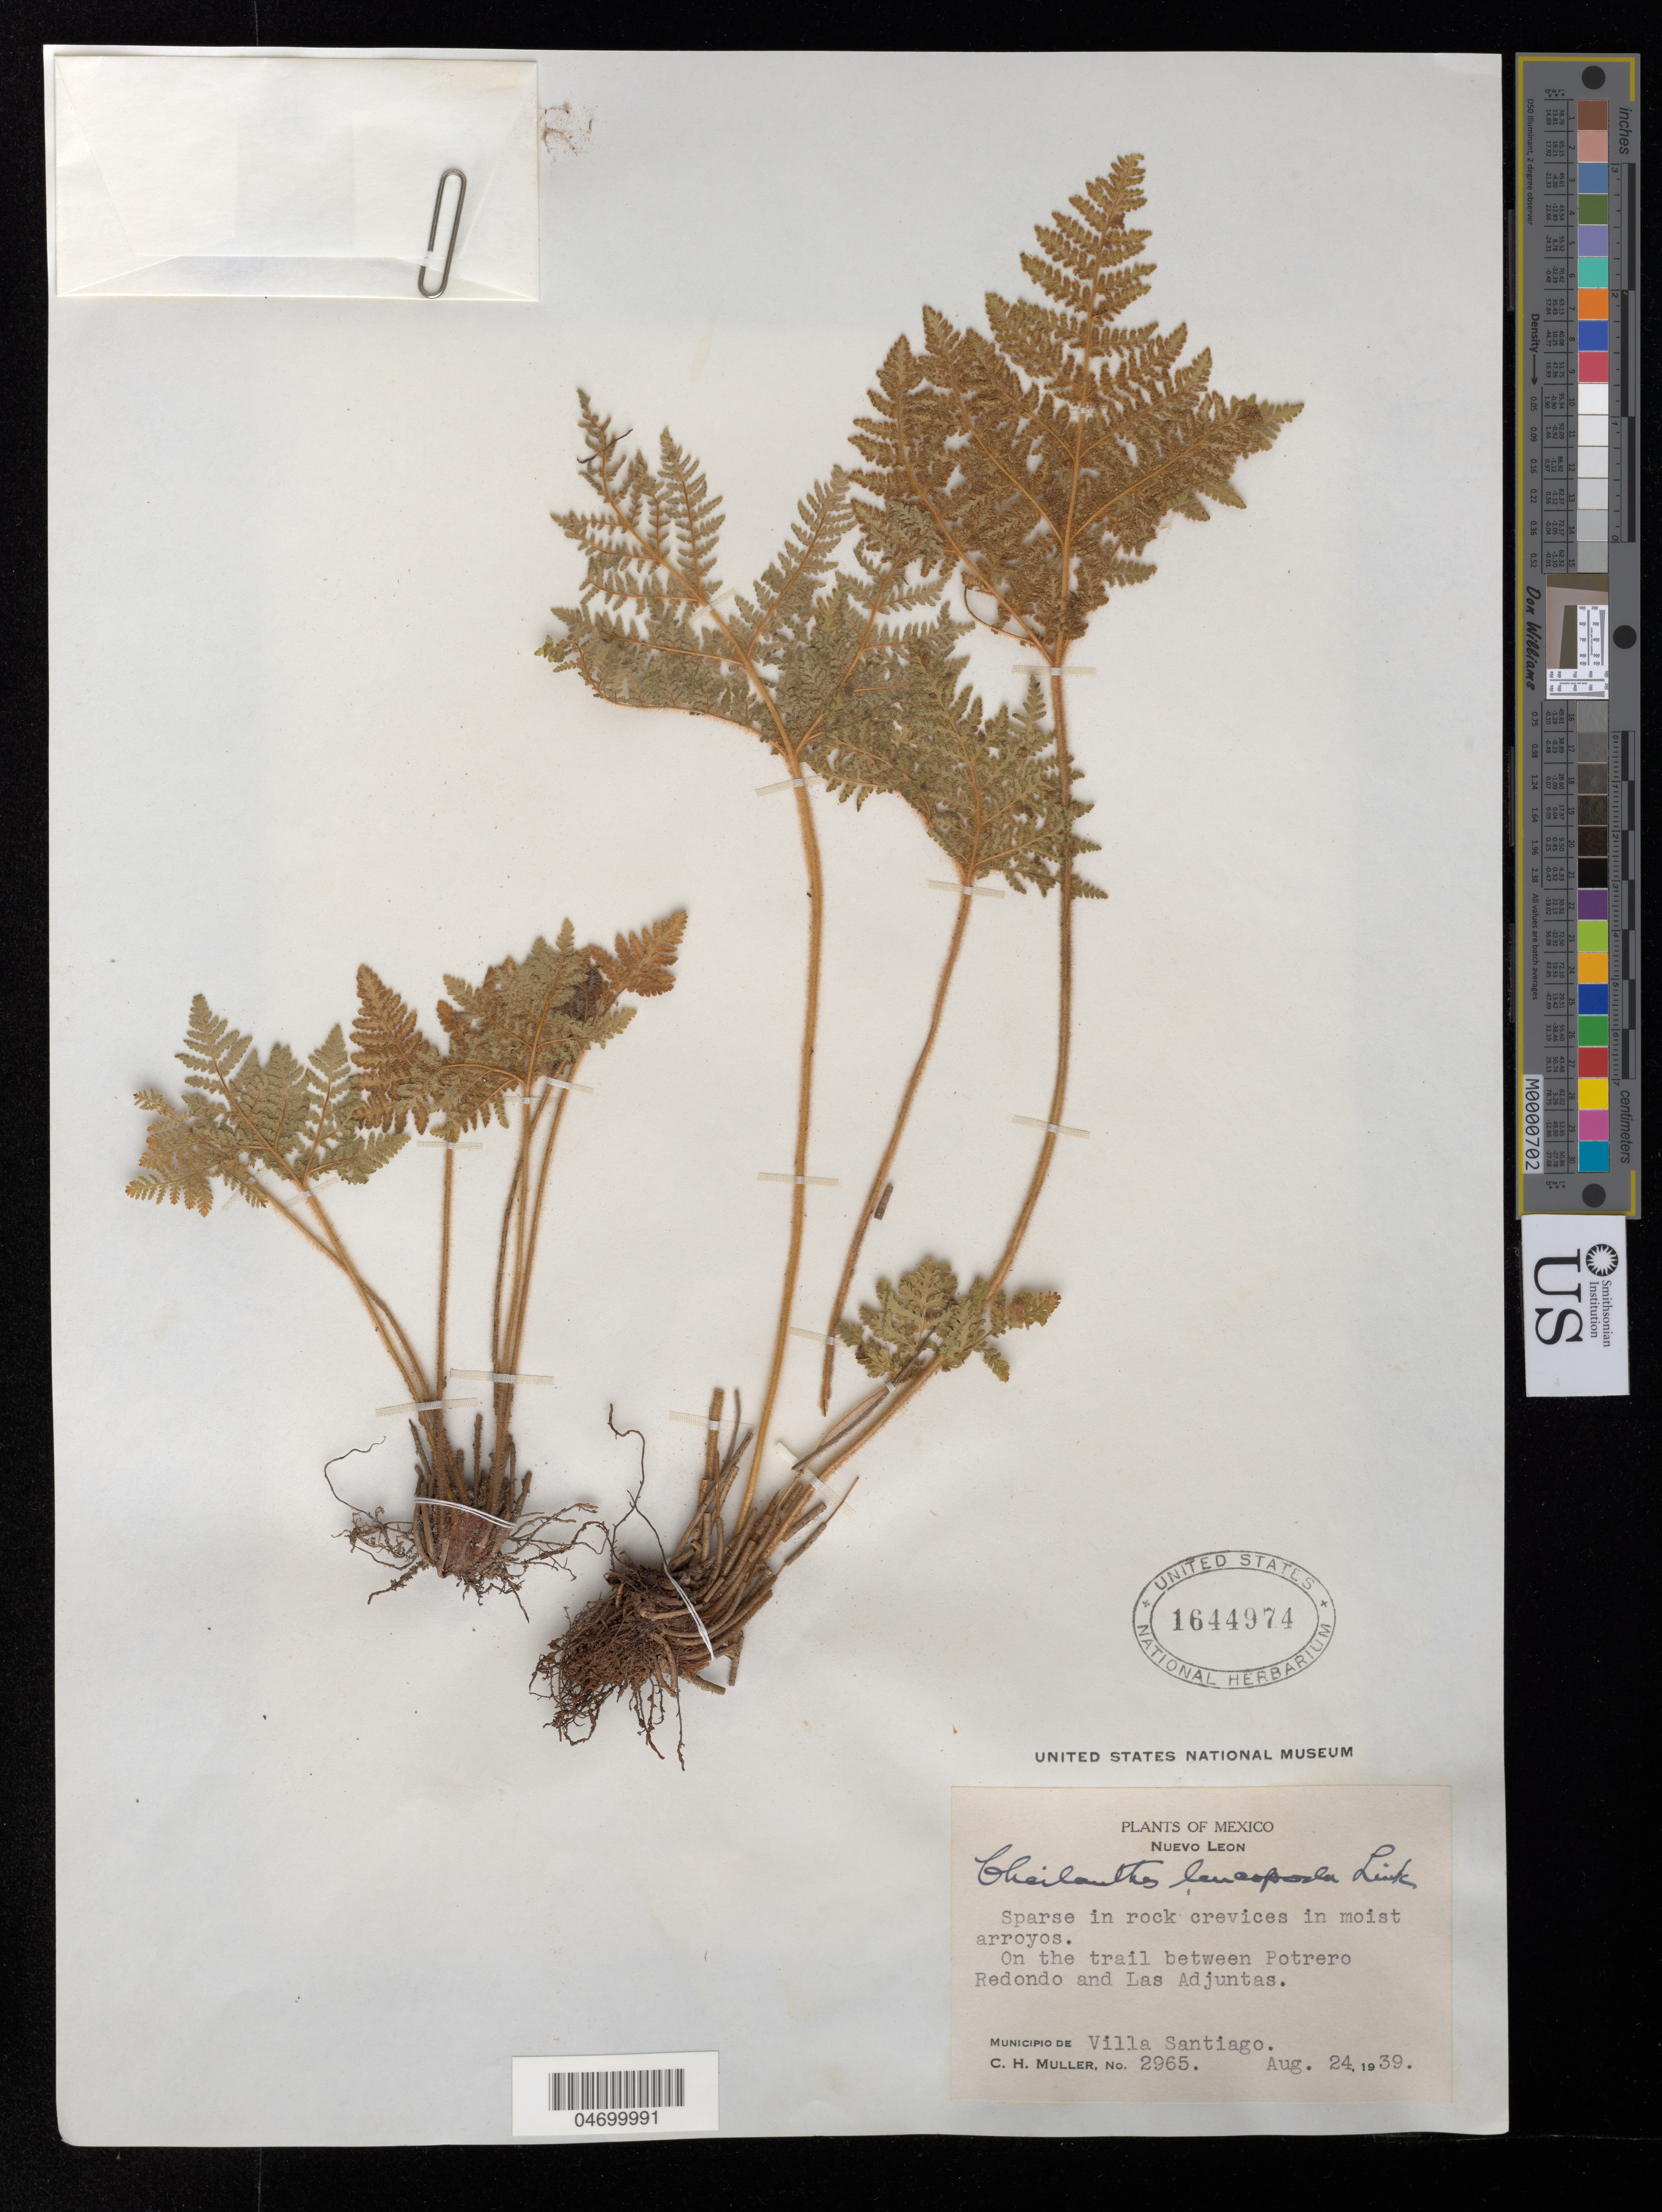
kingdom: Plantae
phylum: Tracheophyta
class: Polypodiopsida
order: Polypodiales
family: Pteridaceae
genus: Cheilanthes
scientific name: Cheilanthes leucopoda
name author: Link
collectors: C. H. Muller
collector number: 2965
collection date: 1939-08-24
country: Mexico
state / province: Nuevo León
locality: On the trail between Potrero Redondo and Las Adjuntas. Municipio de Villa Santiago.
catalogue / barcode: US 1644974